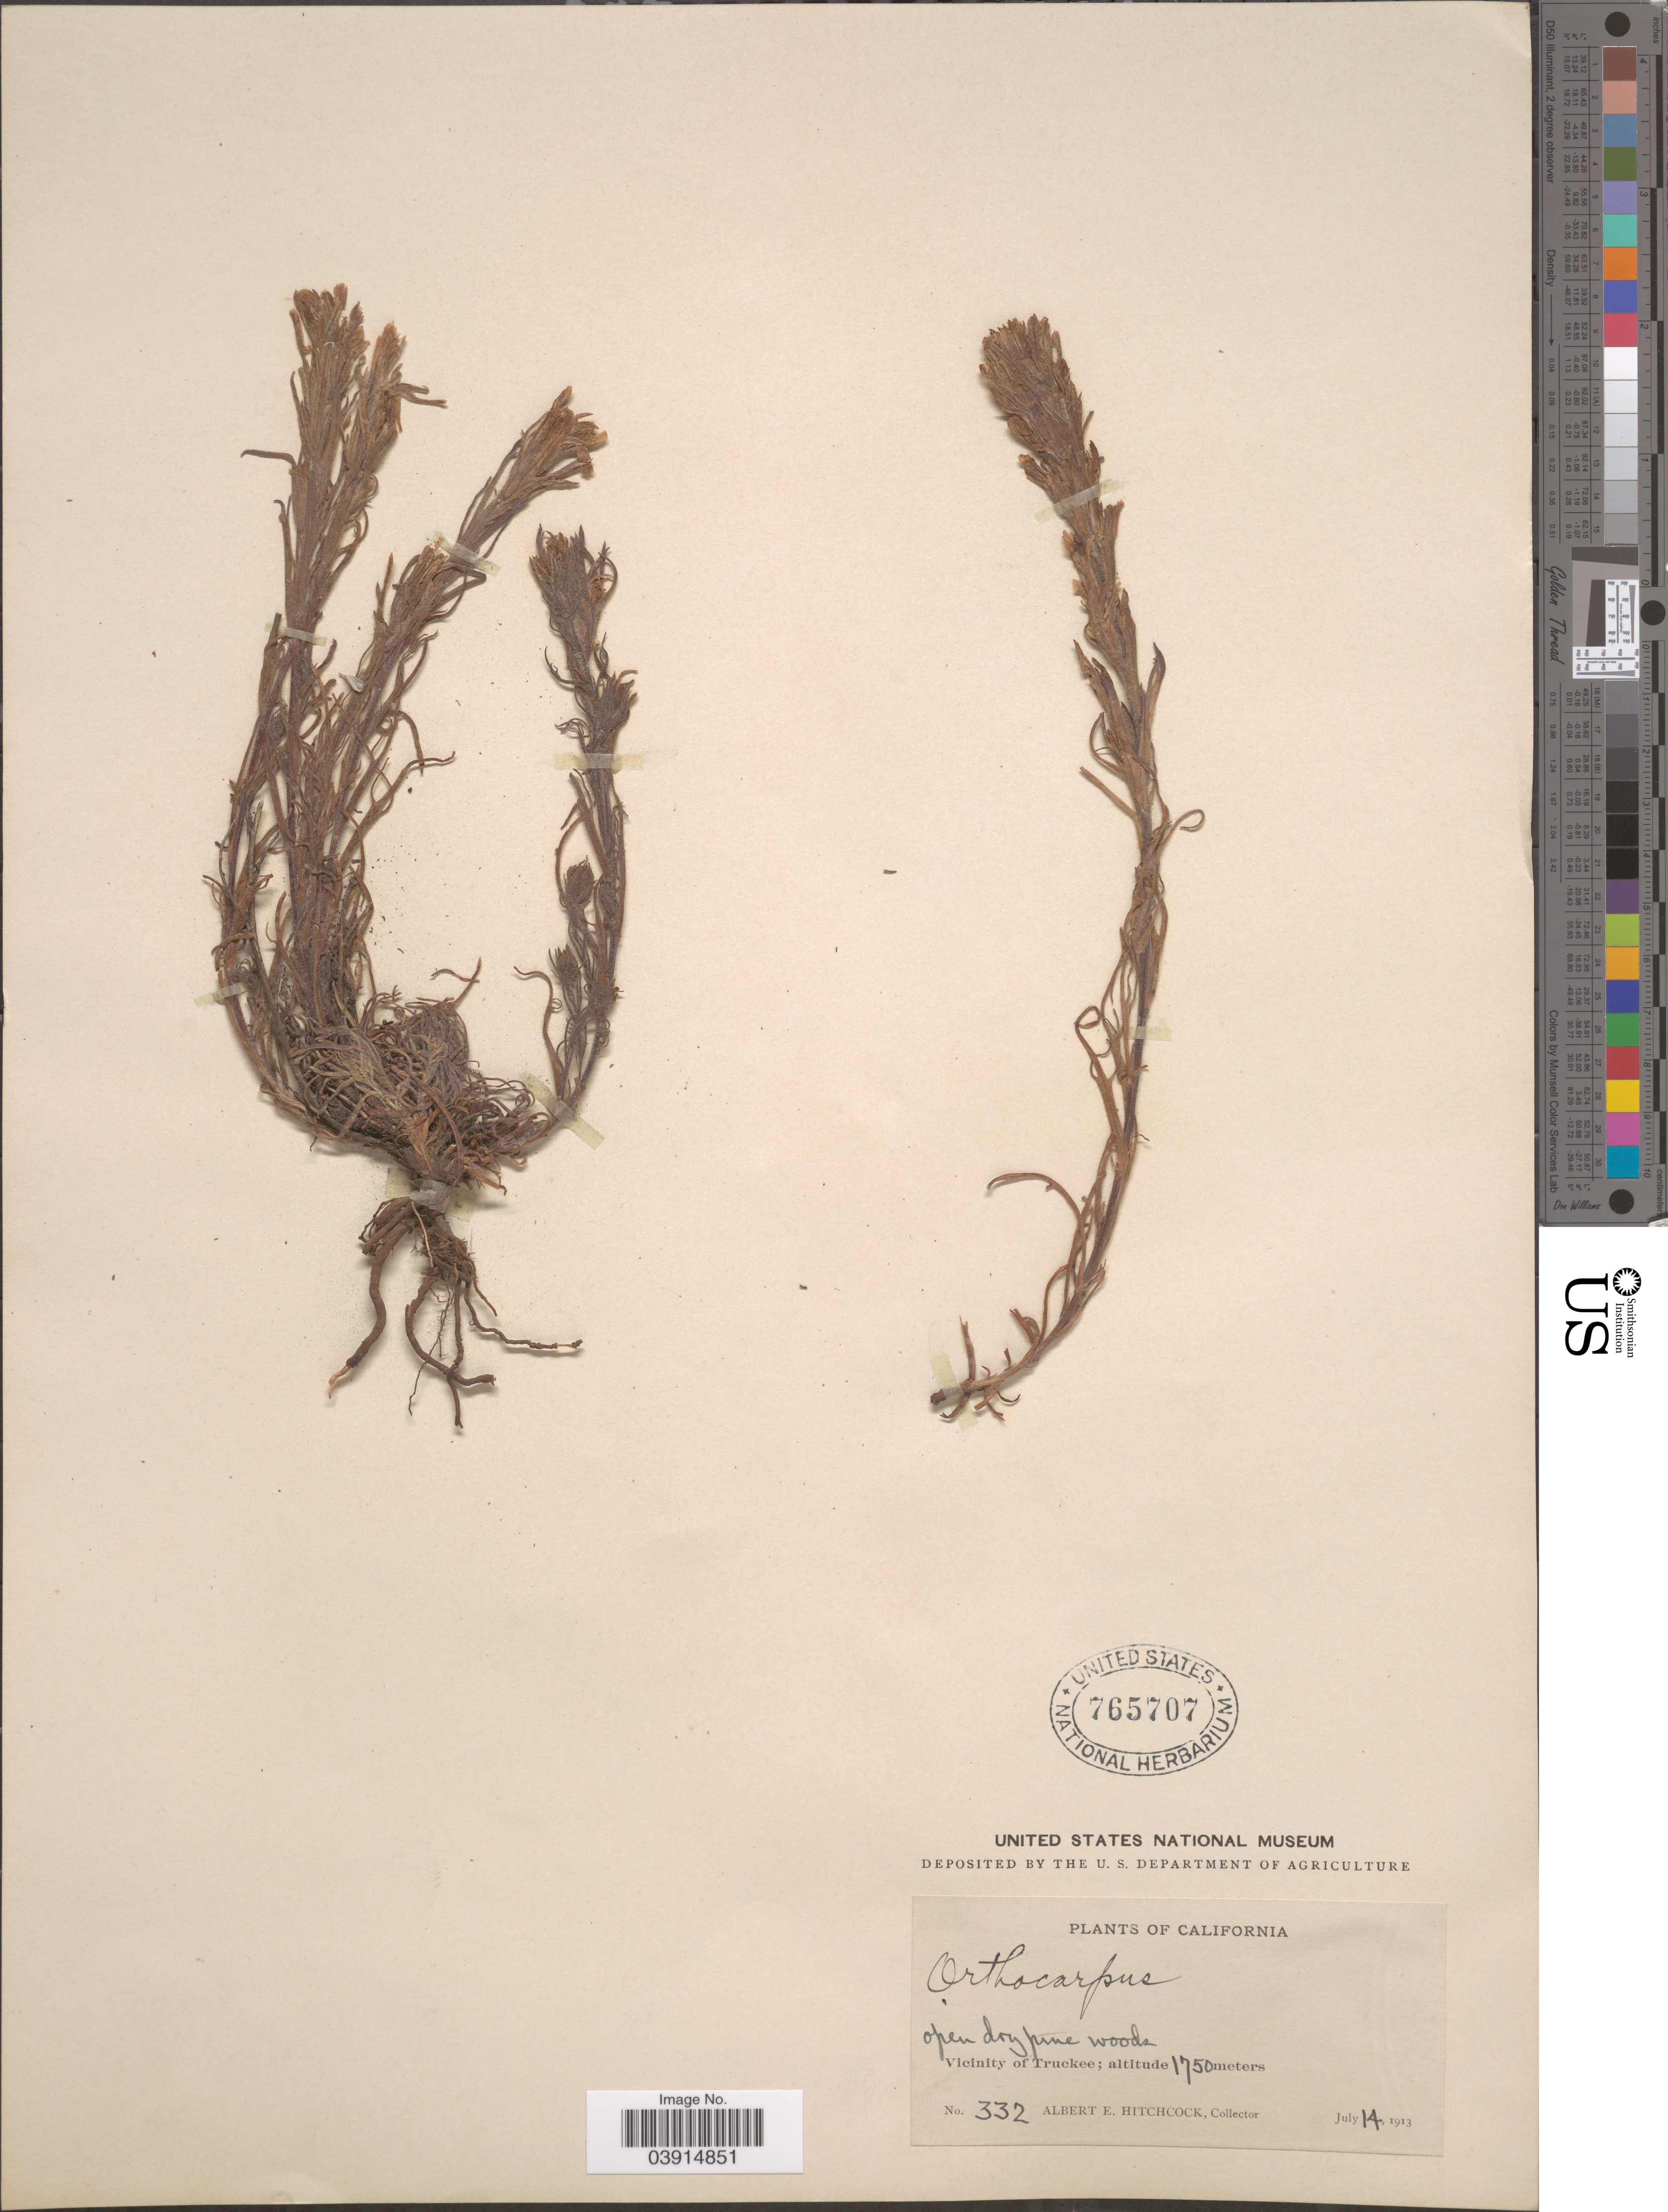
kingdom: Plantae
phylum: Tracheophyta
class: Magnoliopsida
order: Lamiales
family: Orobanchaceae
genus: Castilleja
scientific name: Castilleja sp.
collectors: A. Hitchcock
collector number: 332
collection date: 1913-07-14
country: United States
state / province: California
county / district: Nevada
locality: Open dry pine woods. Vicinity of Truckee.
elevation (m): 1750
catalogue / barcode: US 765707